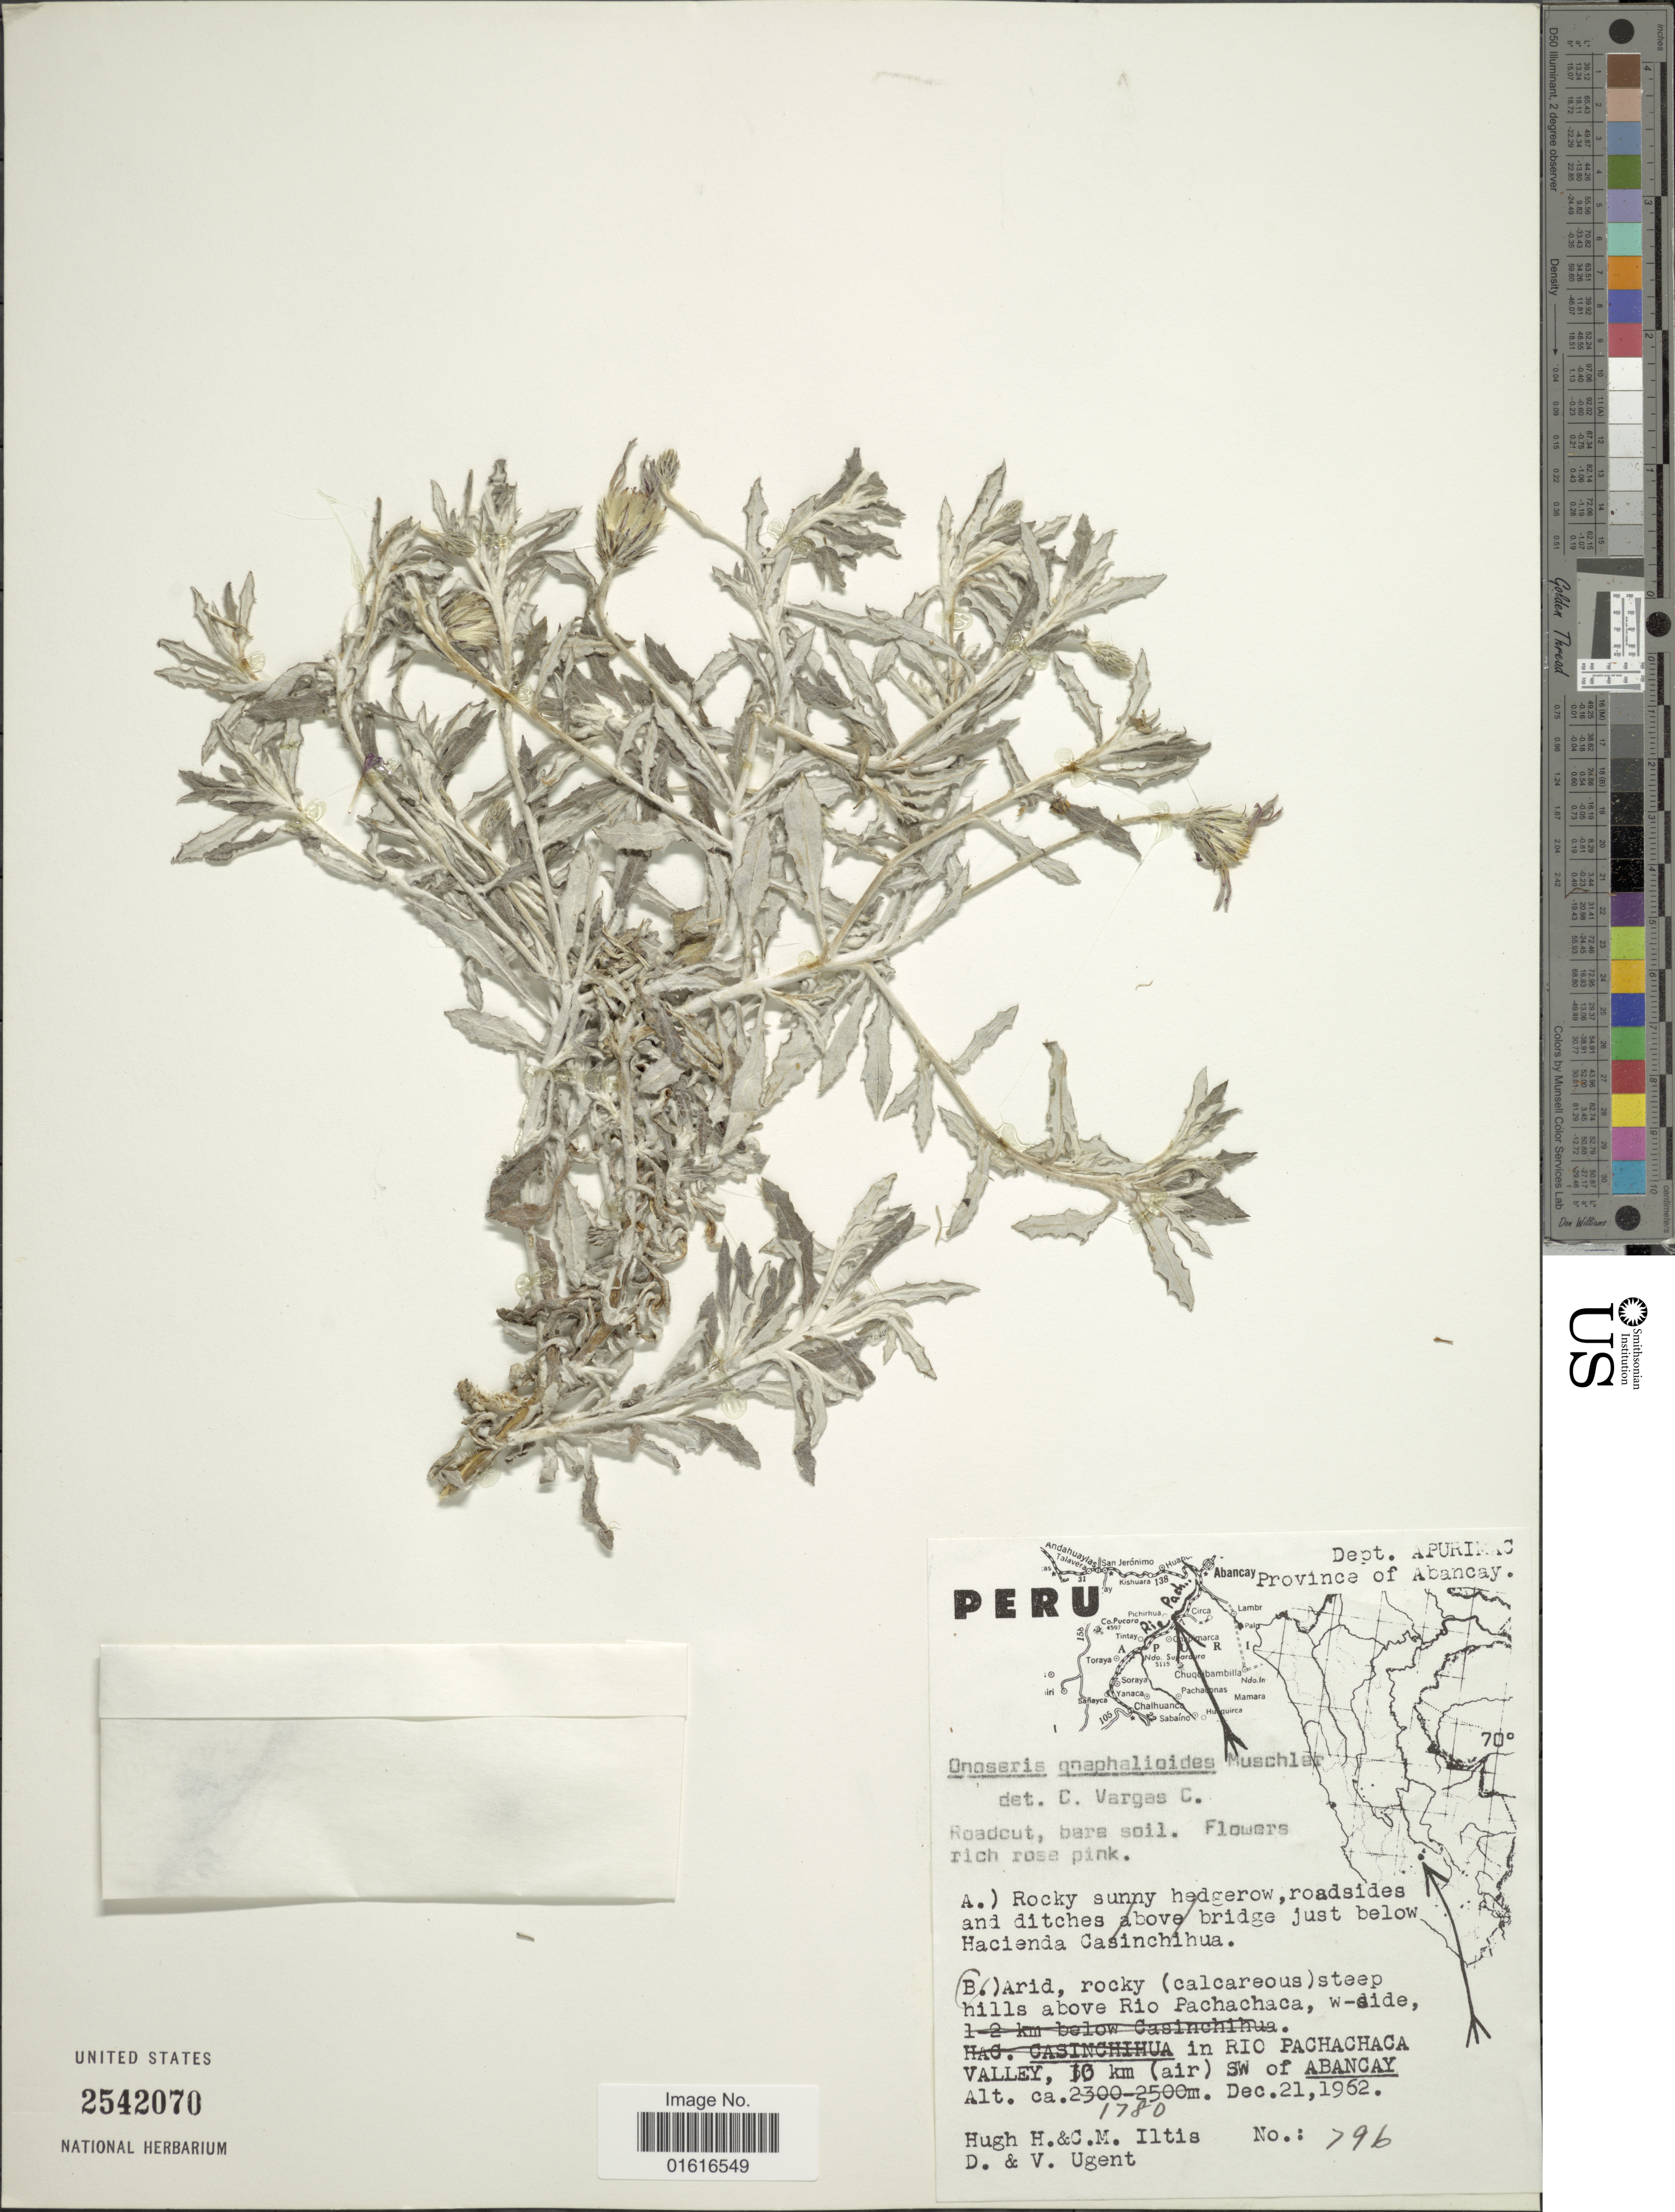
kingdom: Plantae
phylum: Tracheophyta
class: Magnoliopsida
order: Asterales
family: Asteraceae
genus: Onoseris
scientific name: Onoseris gnaphalioides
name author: Muschl.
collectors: H. H. Iltis, C. M Iltis, D. Ugent & V. Ugent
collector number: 79b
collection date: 1962-12-21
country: Peru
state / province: Apurímac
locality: Province of Abancay, Arid, rocky (calcareous) steep hills above Rio Pachachaca, w side in Rio Pachachaca Valley, 10 km (air) SW of Abancay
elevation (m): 1780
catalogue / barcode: US 2542070